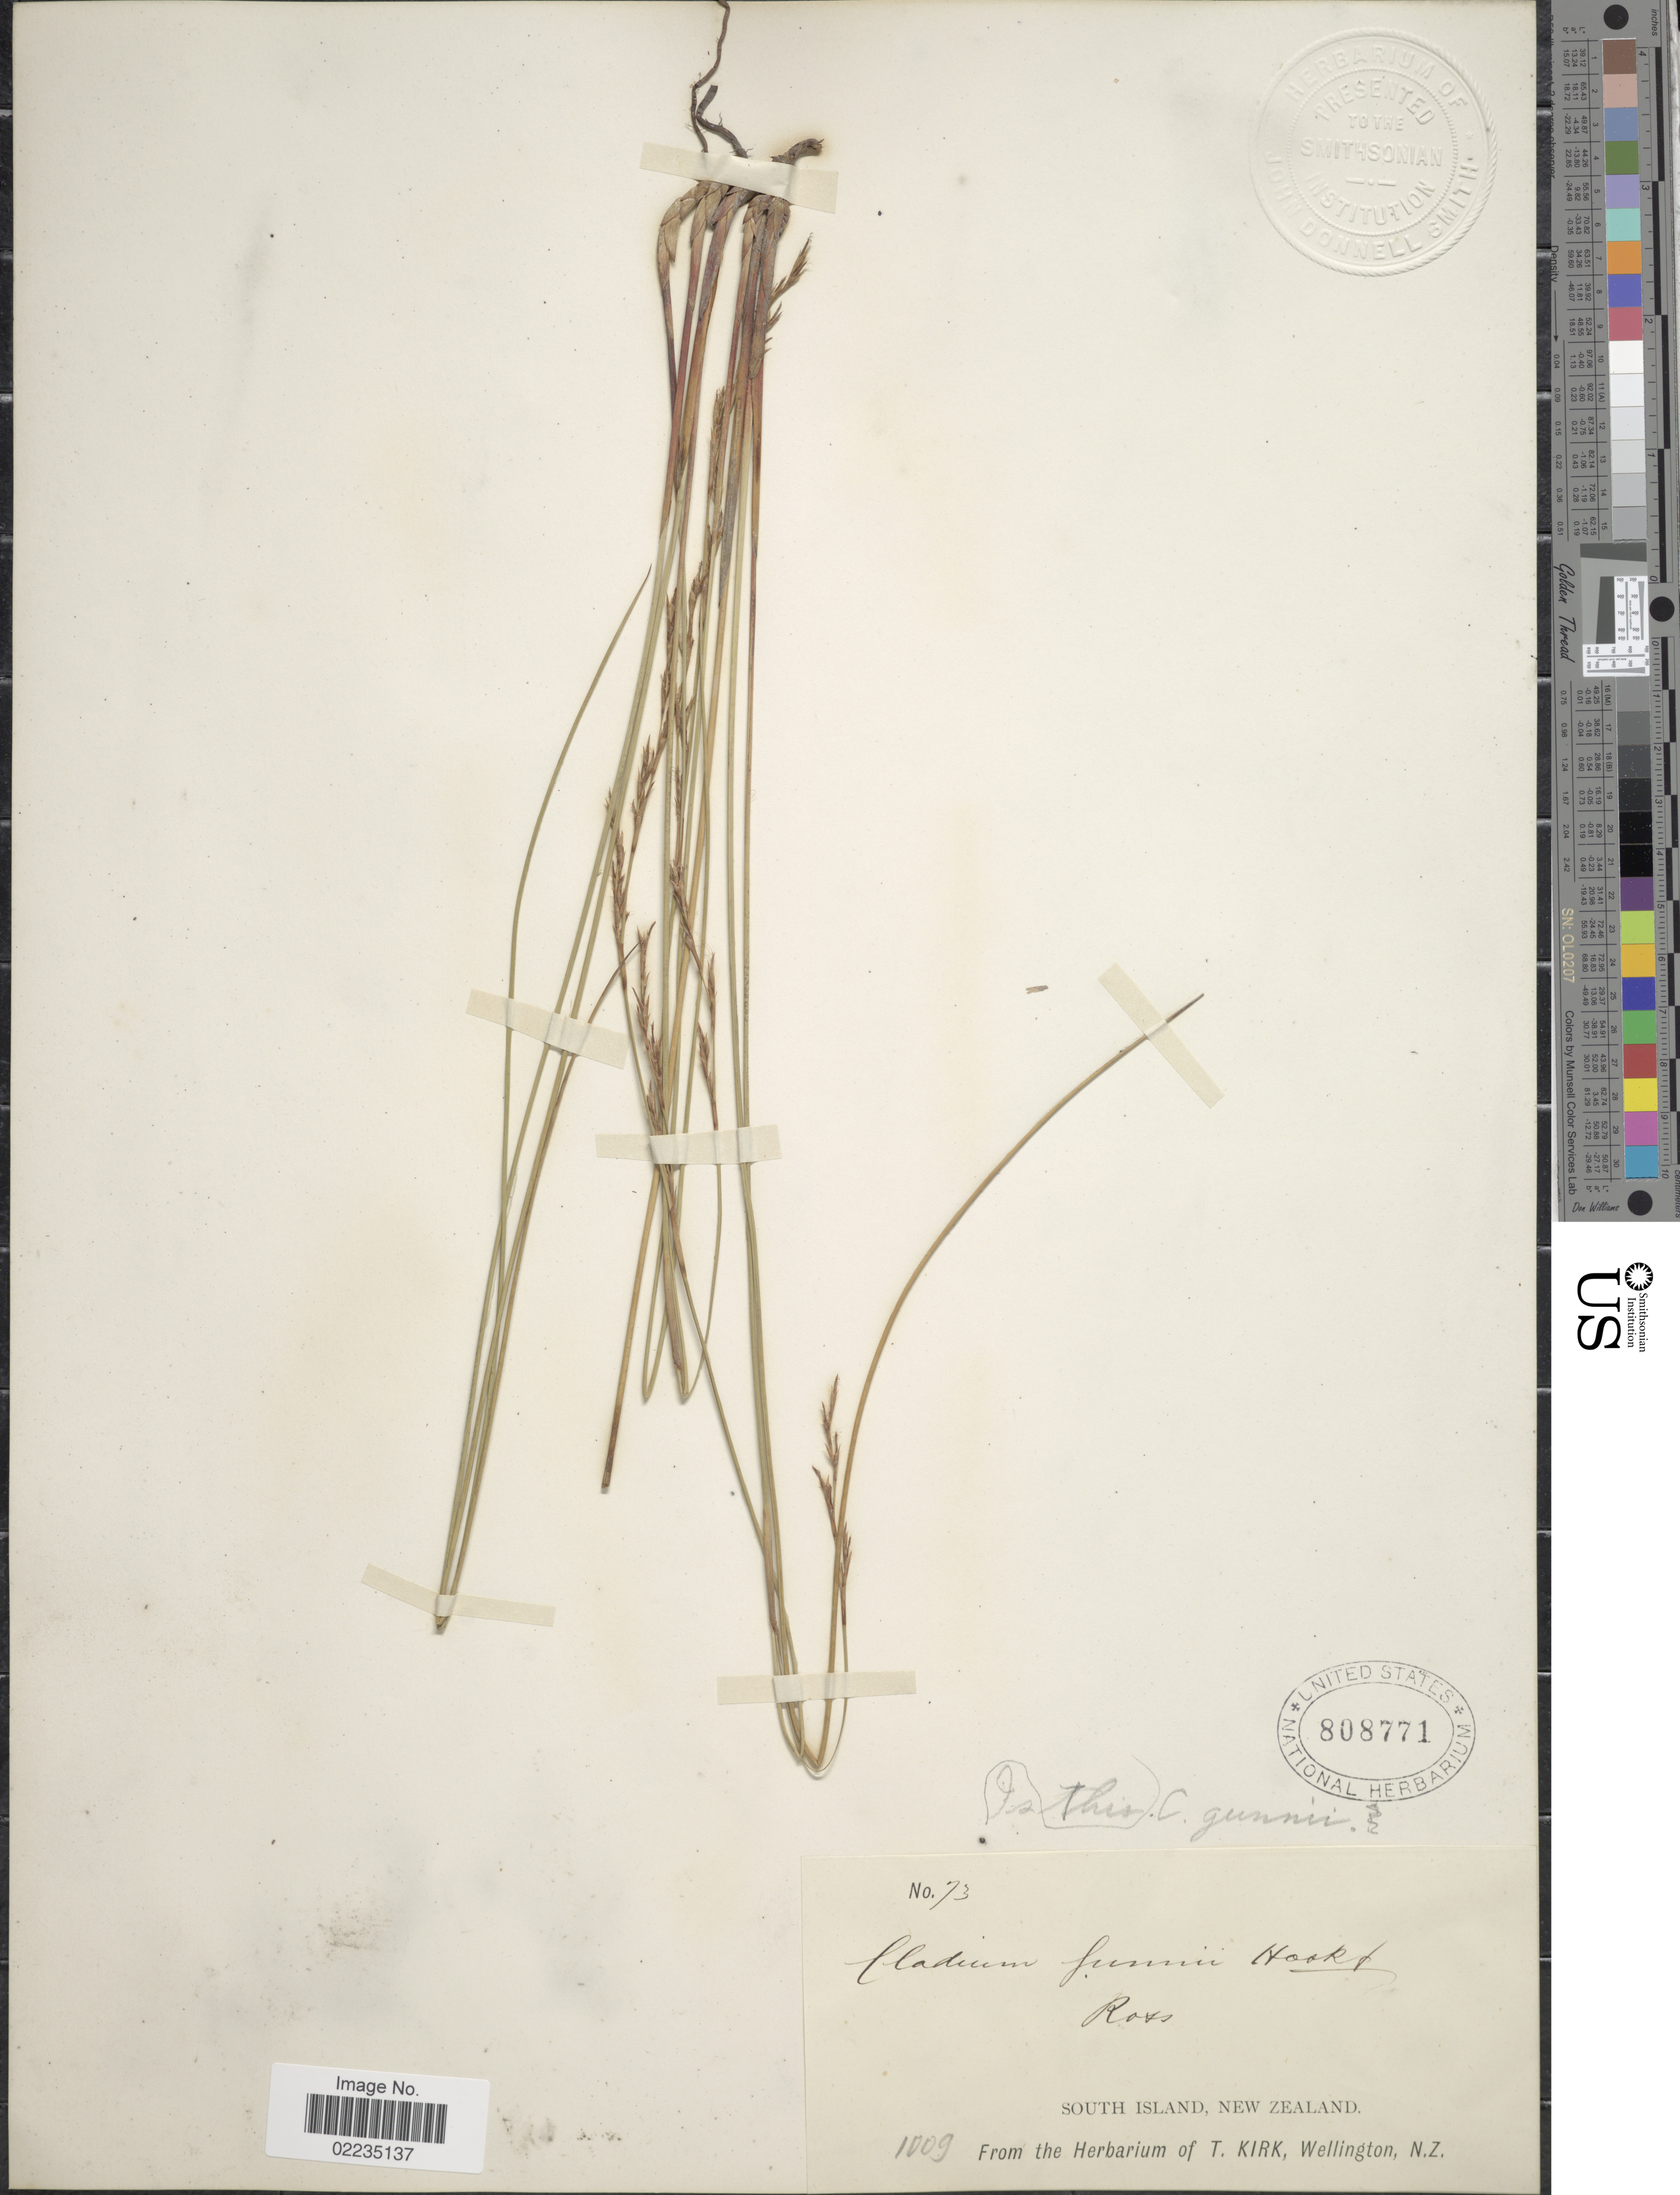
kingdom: Plantae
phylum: Tracheophyta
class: Liliopsida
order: Poales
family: Cyperaceae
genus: Machaerina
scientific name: Machaerina gunnii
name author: (Hook. f.) J. Kern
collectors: ex Herb. T. Kirk, Wellington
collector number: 73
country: New Zealand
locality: Ross, South Island, New Zealand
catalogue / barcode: US 808771